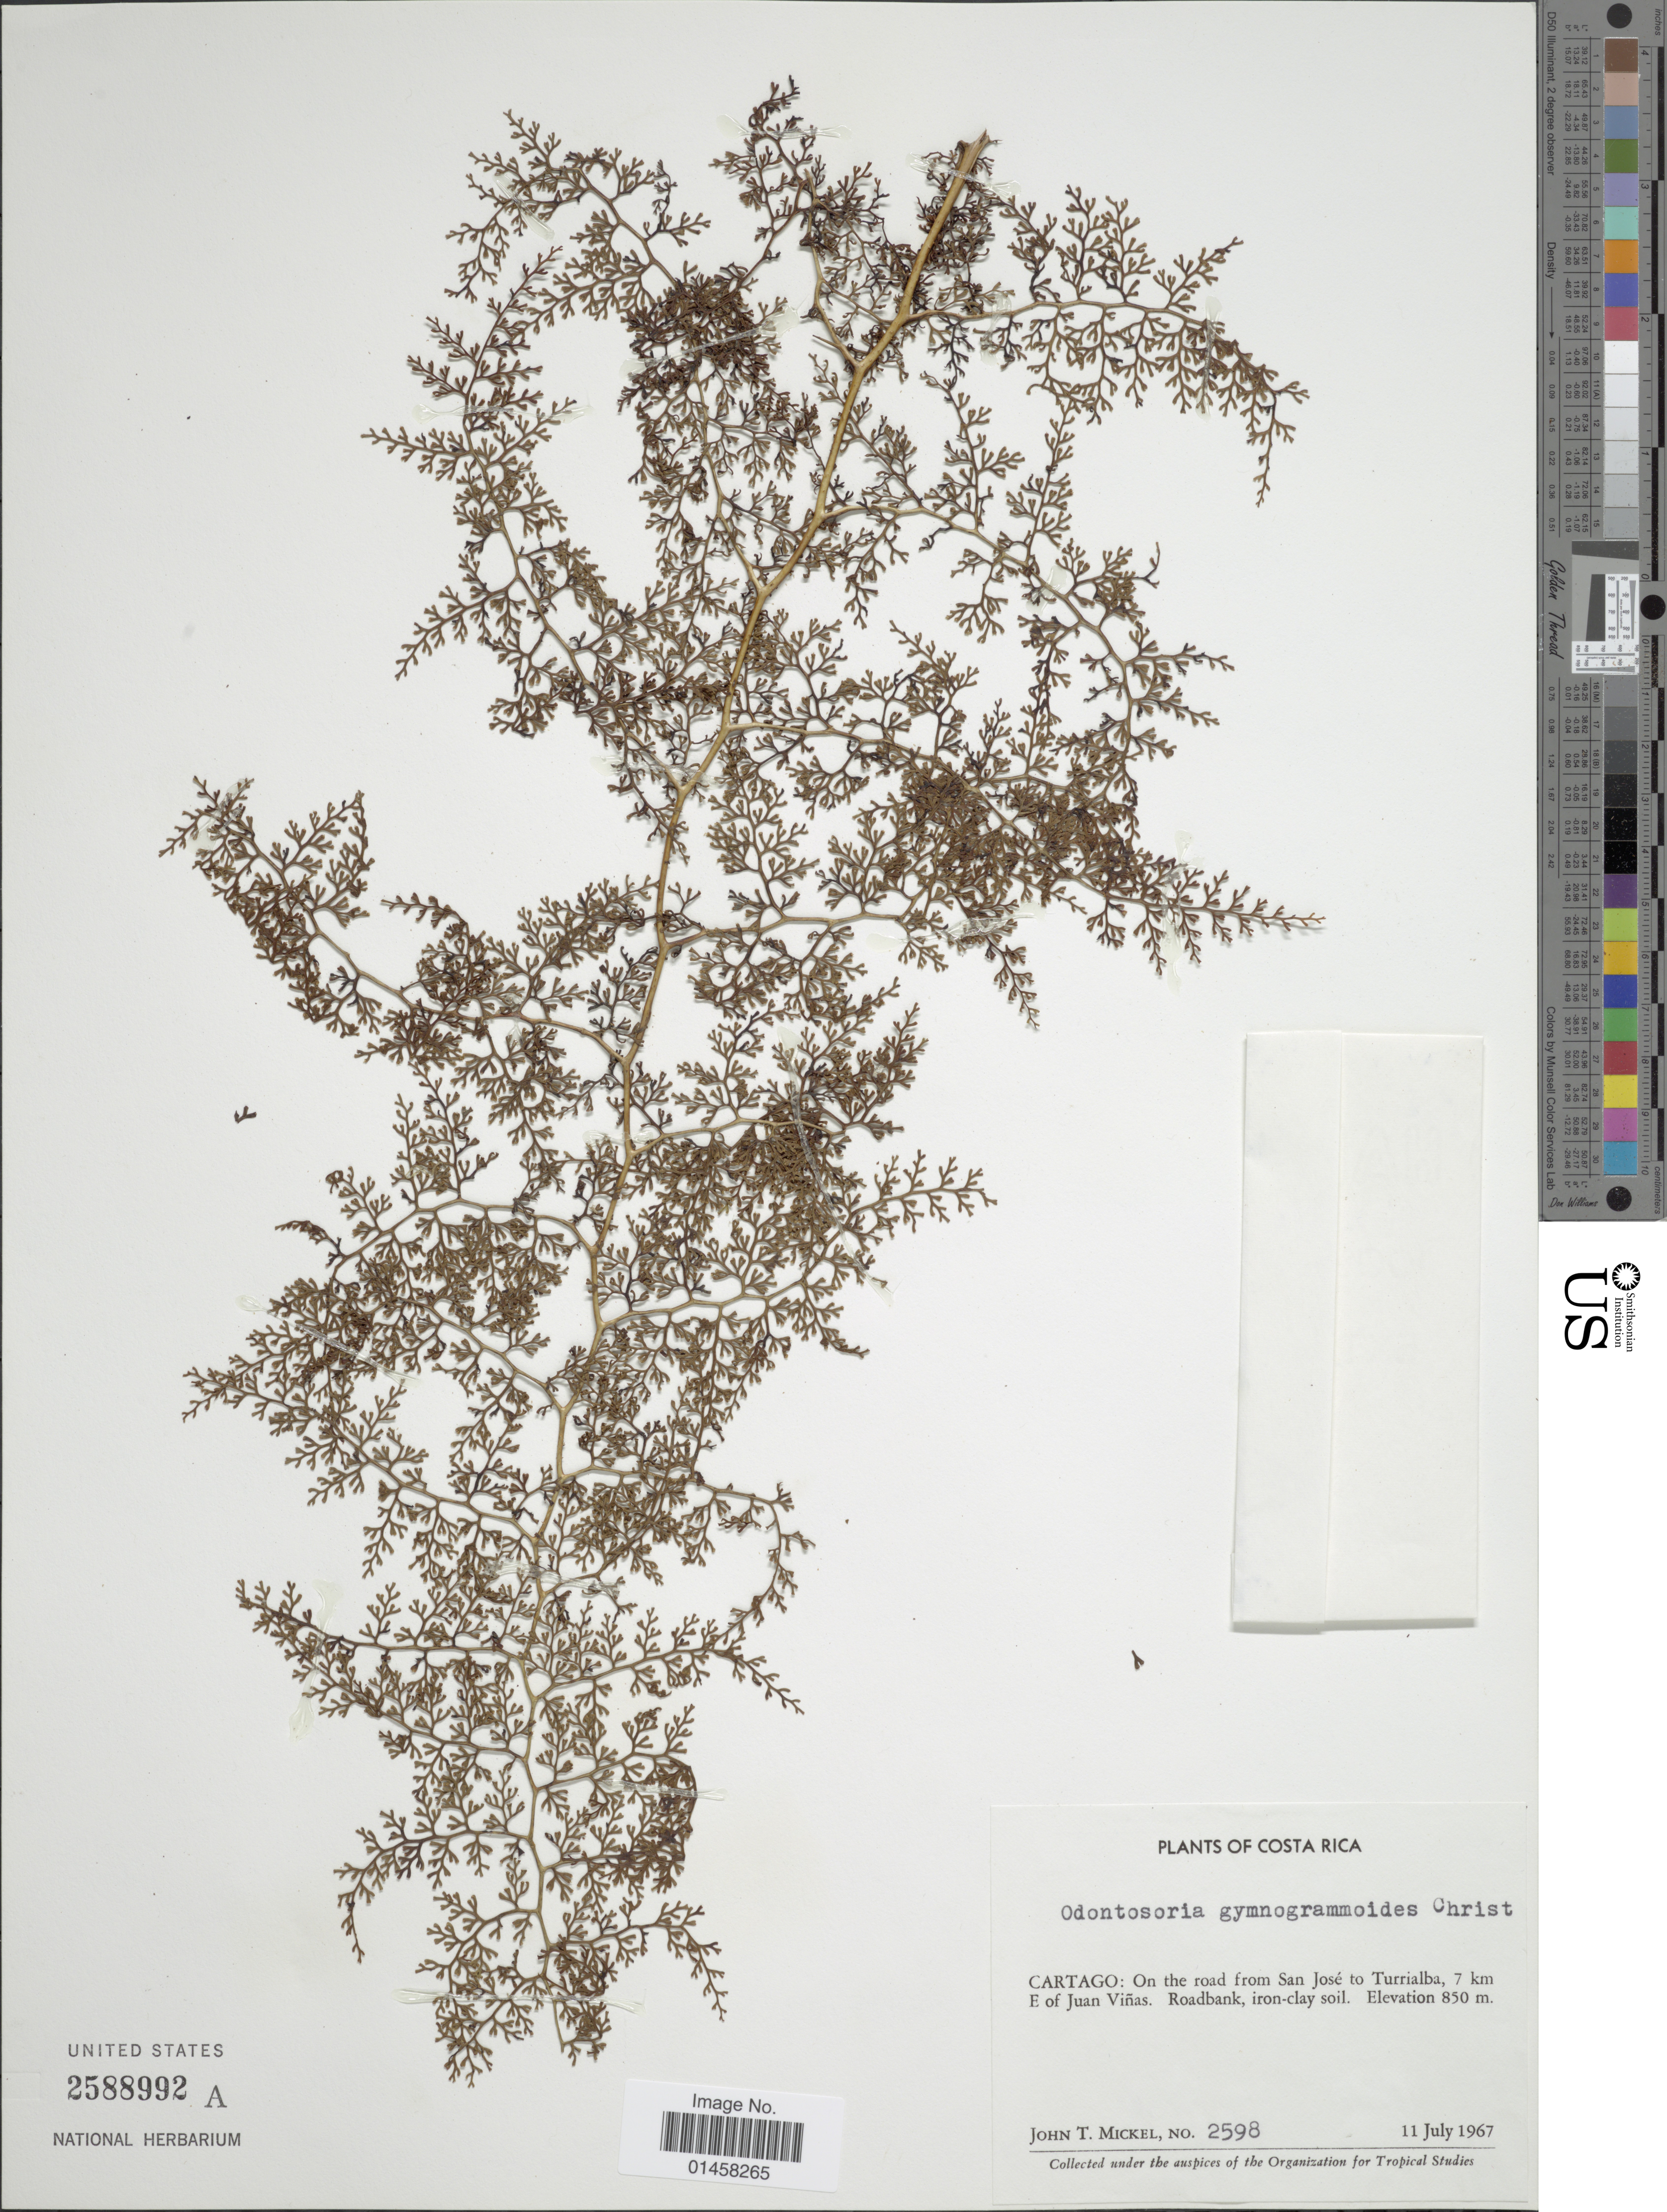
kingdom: Plantae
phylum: Tracheophyta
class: Polypodiopsida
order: Polypodiales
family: Lindsaeaceae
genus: Odontosoria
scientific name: Odontosoria gymnogrammoides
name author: Christ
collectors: J. T. Mickel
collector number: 2598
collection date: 1967-07-11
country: Costa Rica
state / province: Cartago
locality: On the road from San José to Turrialba, 7 km E of Juan Viñas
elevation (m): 850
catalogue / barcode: US 2588992A